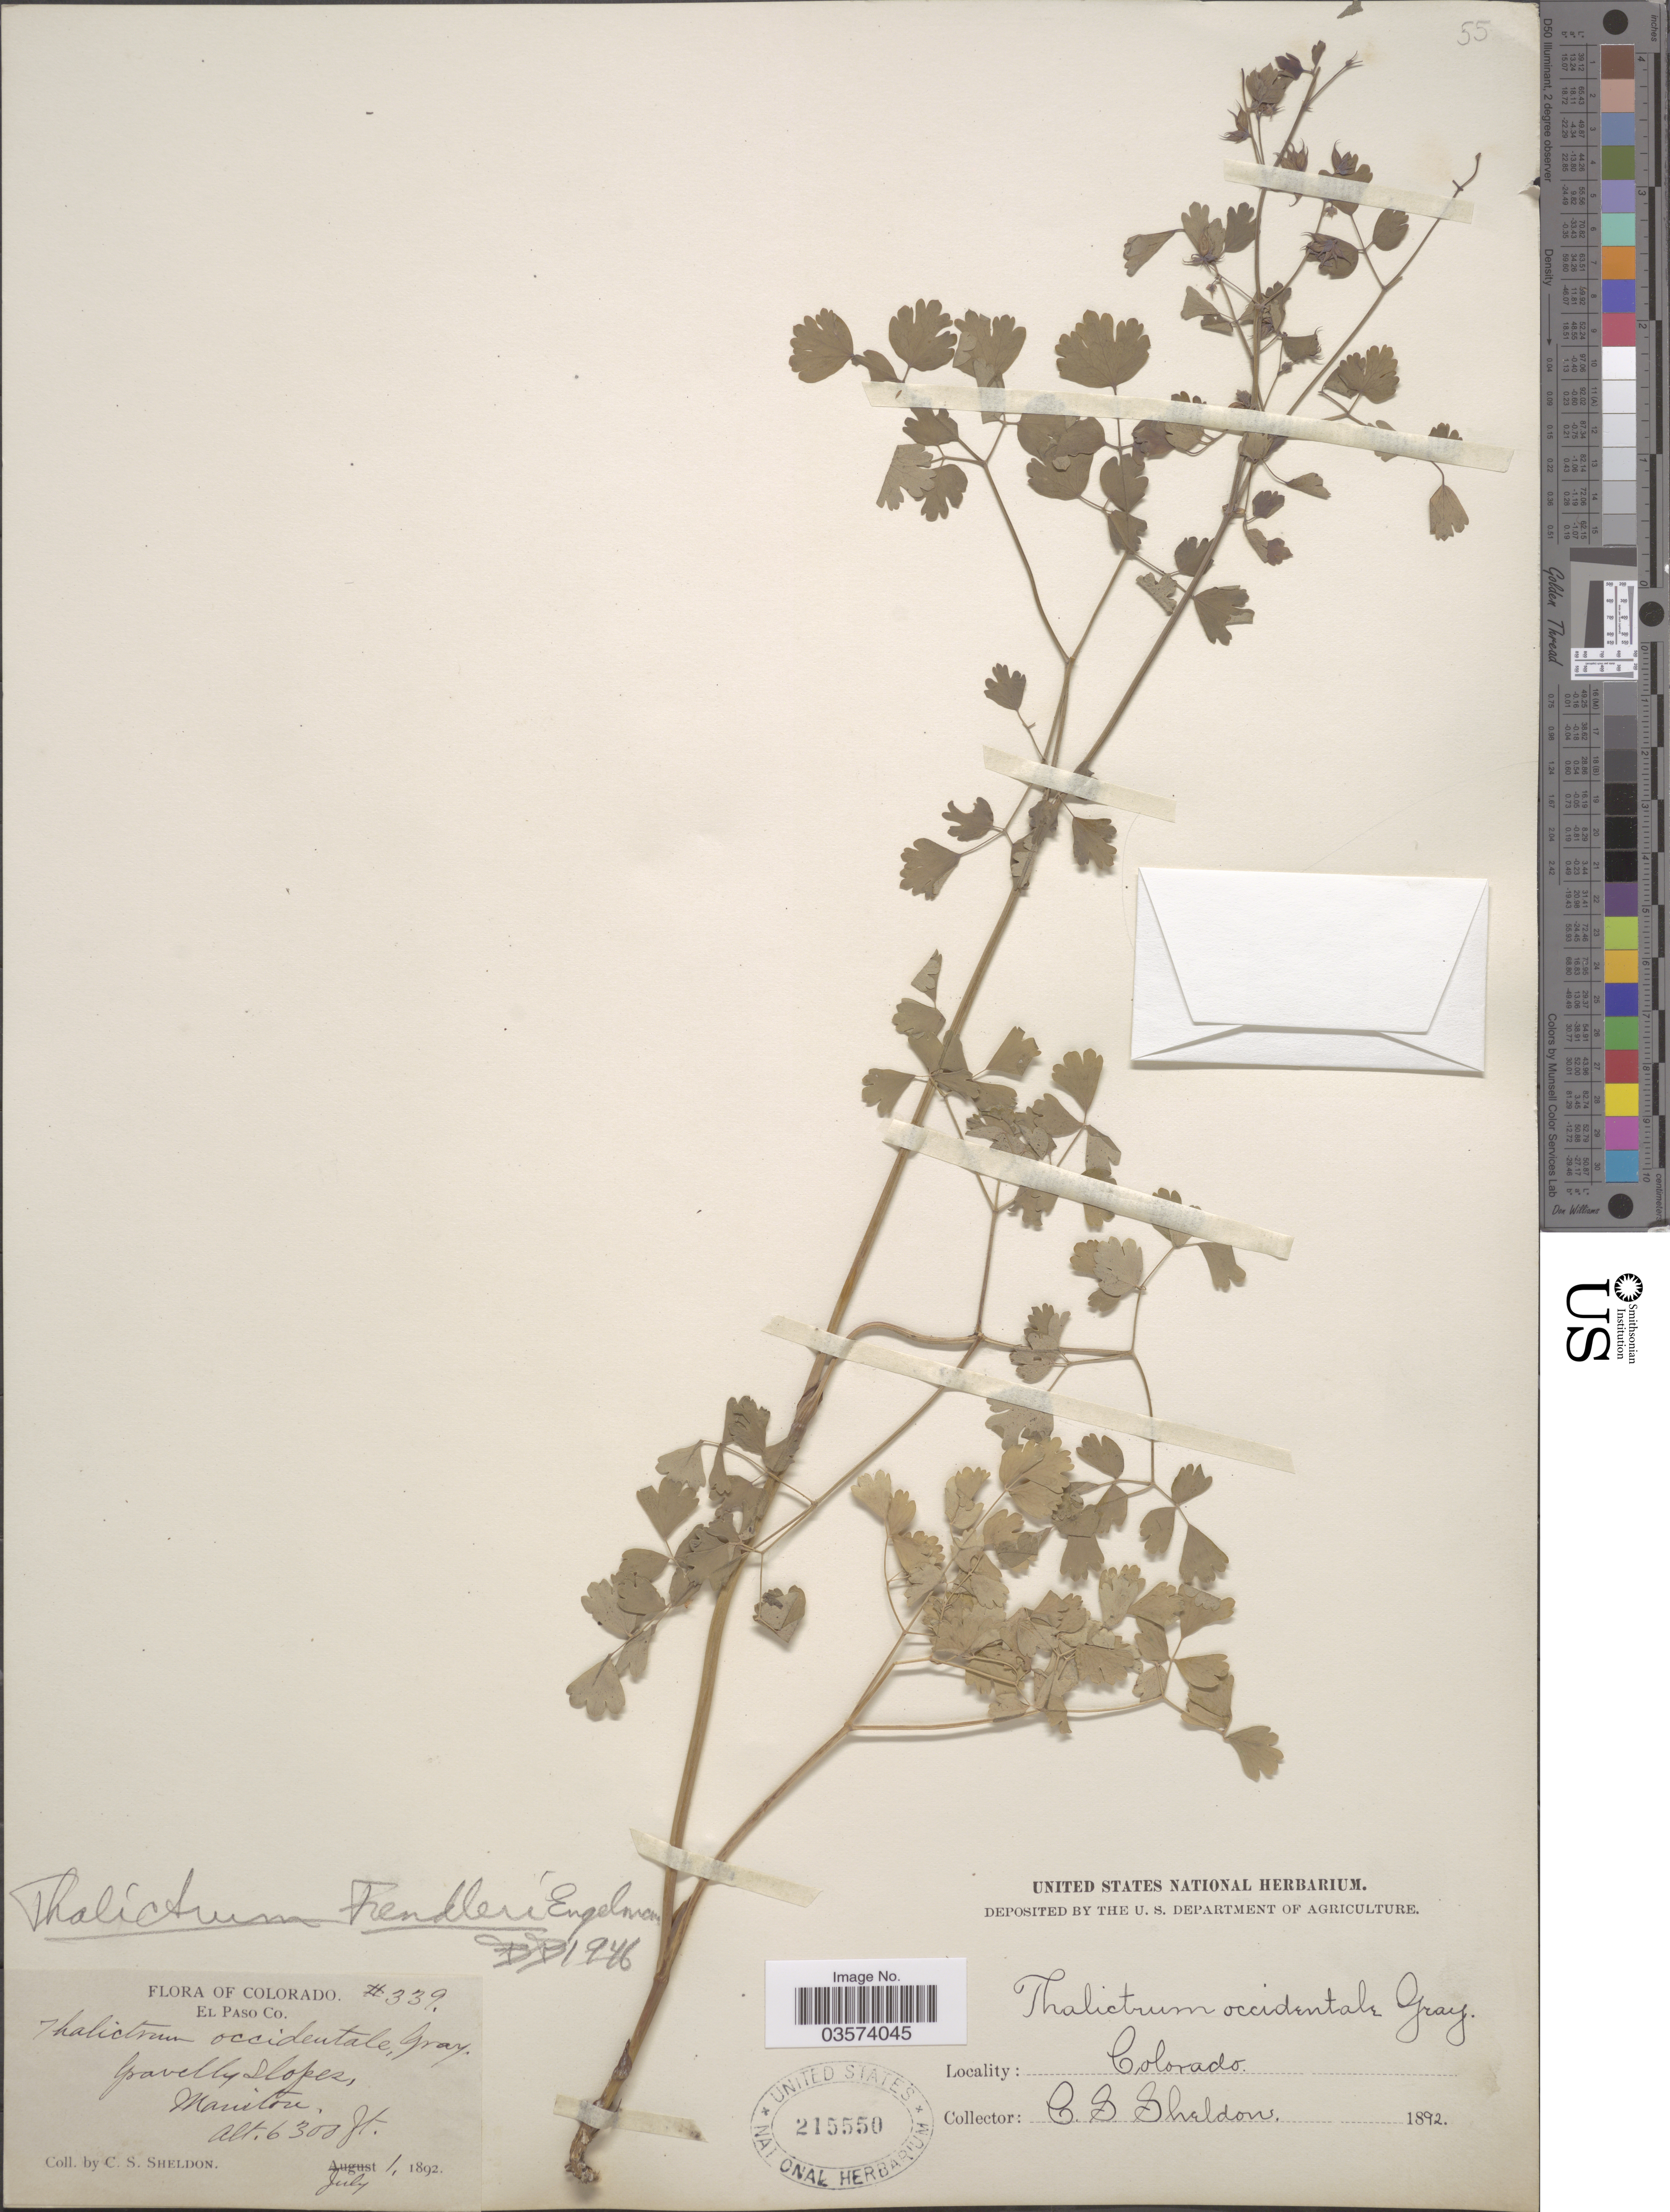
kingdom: Plantae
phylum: Tracheophyta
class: Magnoliopsida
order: Ranunculales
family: Ranunculaceae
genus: Thalictrum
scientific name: Thalictrum fendleri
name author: Engelm. ex A. Gray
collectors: C. S. Sheldon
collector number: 339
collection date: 1892-07-01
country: United States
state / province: Colorado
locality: El Paso Co. Manitou.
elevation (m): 1920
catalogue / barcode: US 215550